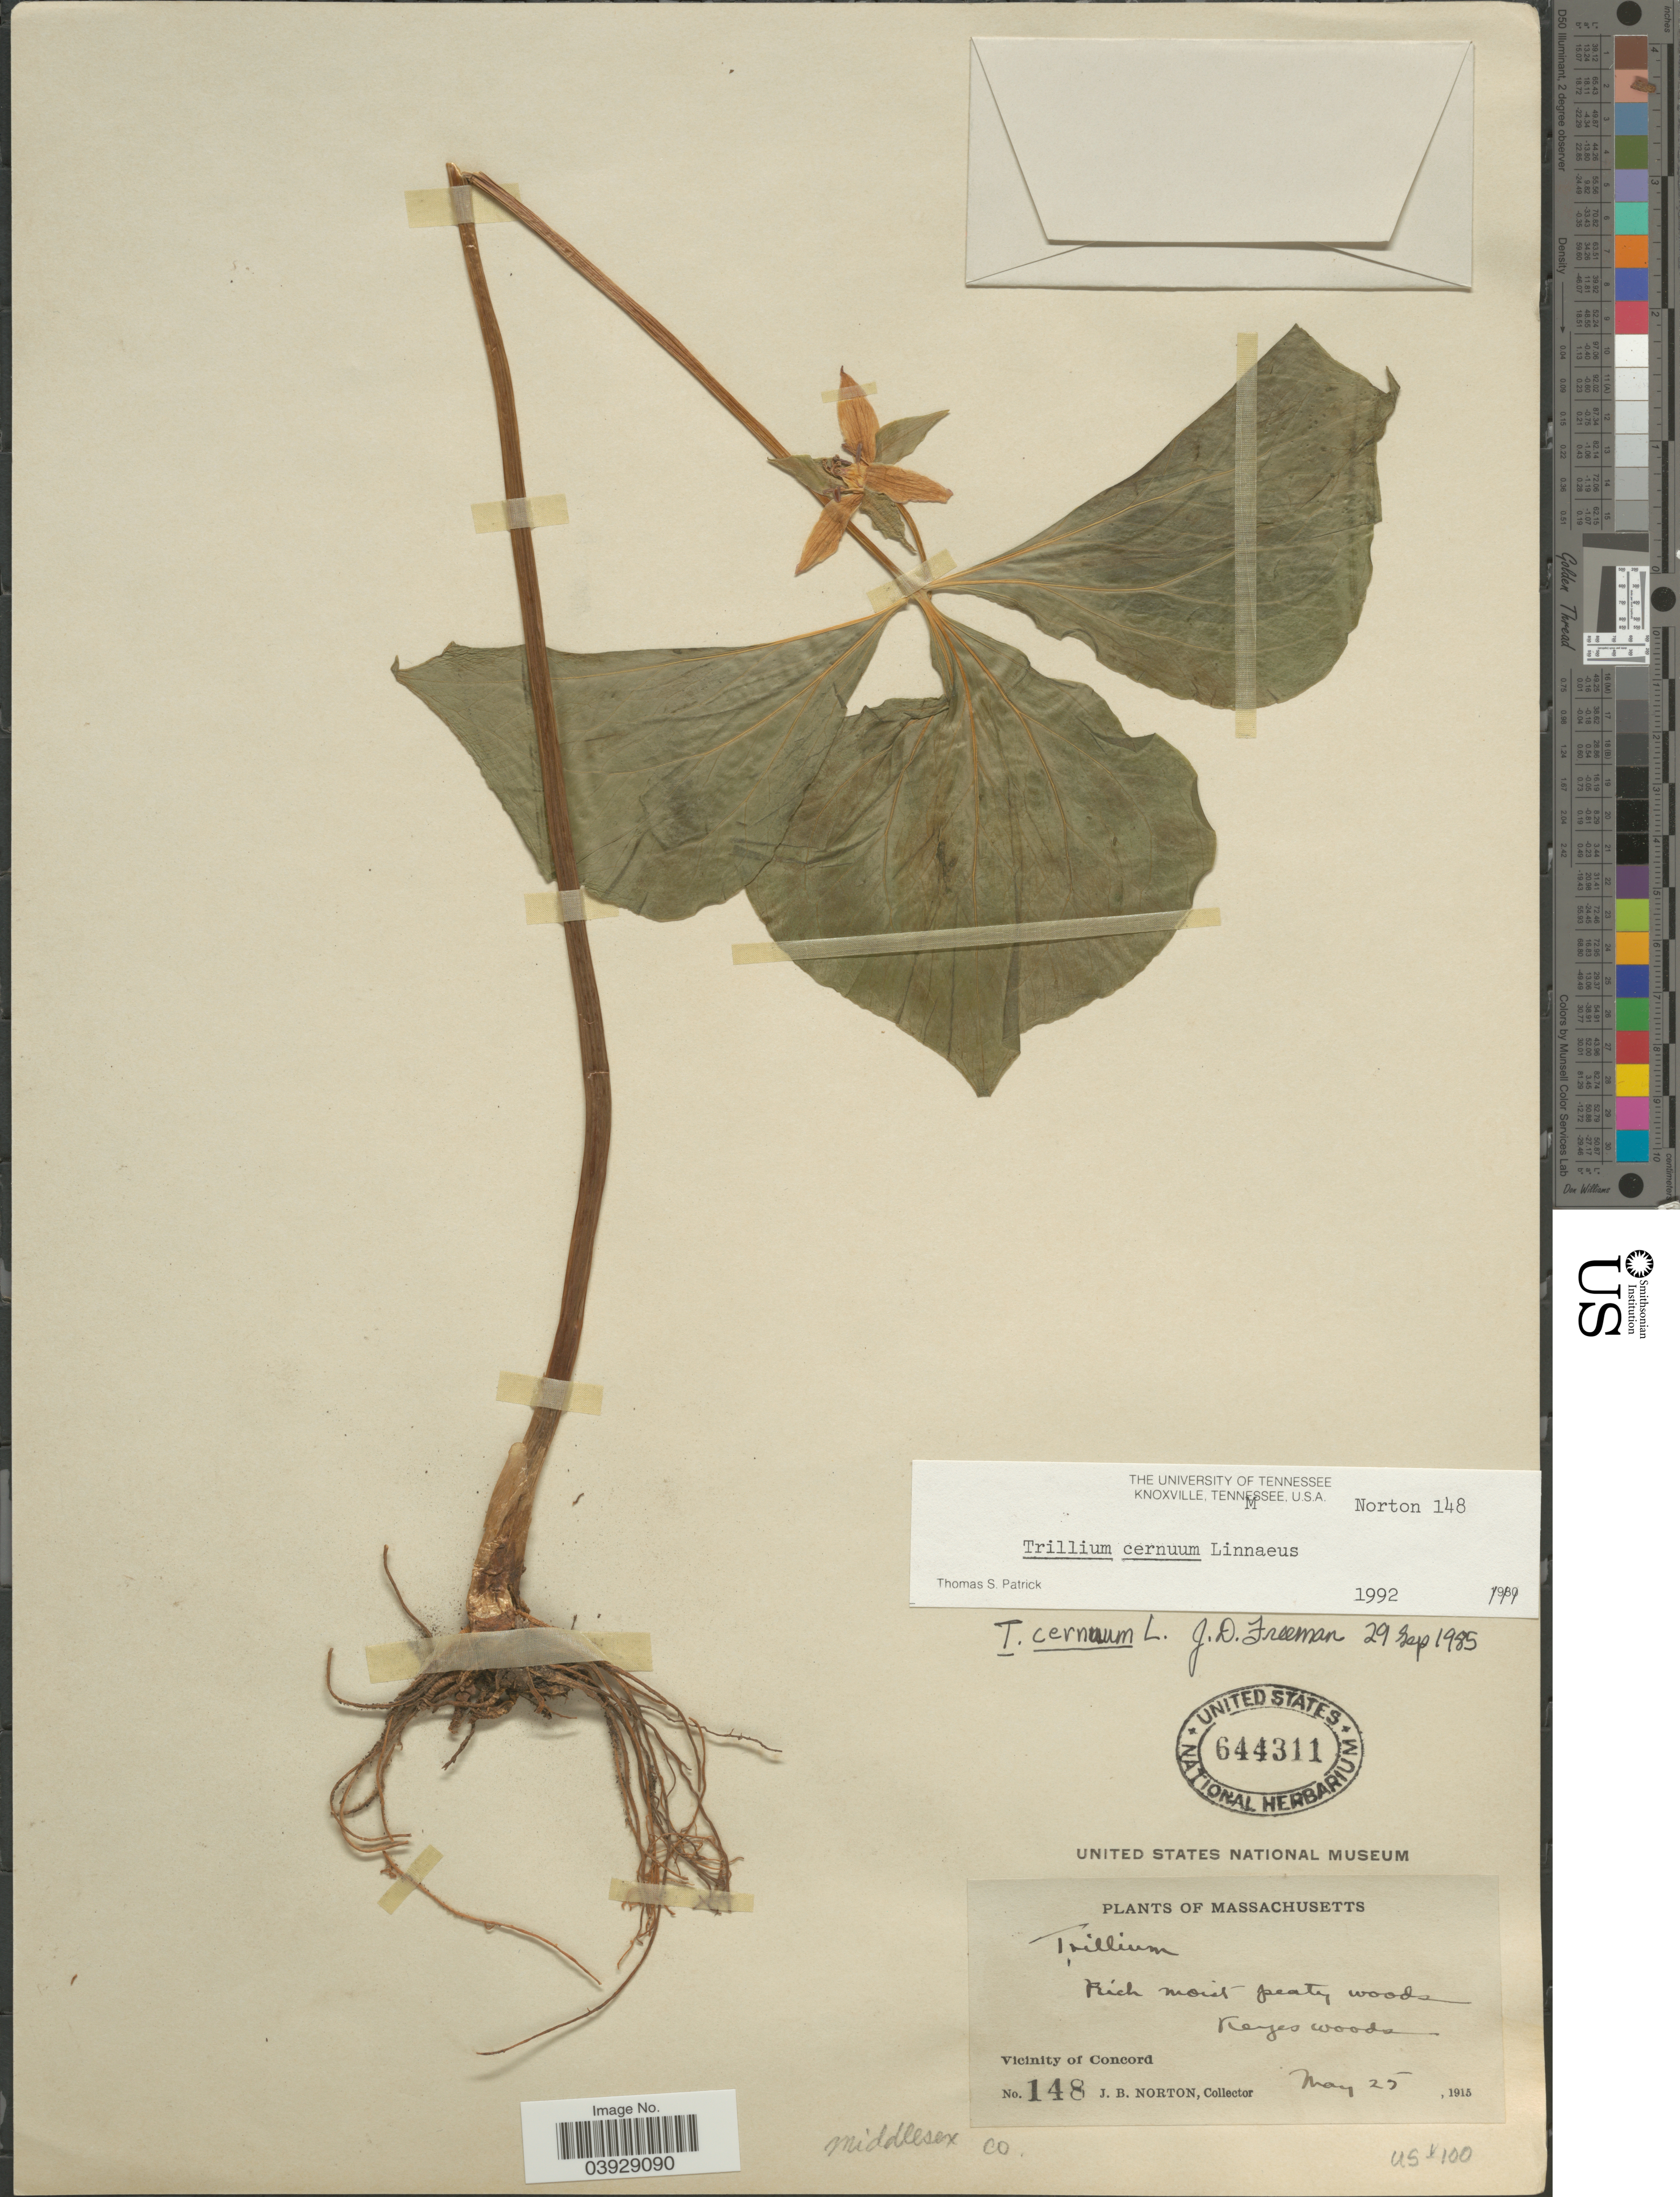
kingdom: Plantae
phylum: Tracheophyta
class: Liliopsida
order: Liliales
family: Melanthiaceae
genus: Trillium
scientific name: Trillium cernuum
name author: L.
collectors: J. B. Norton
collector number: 148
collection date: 1915-05-25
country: United States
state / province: Massachusetts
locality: Keyes woods. Vicinity of Concord. Middlesex Co.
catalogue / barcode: US 644311